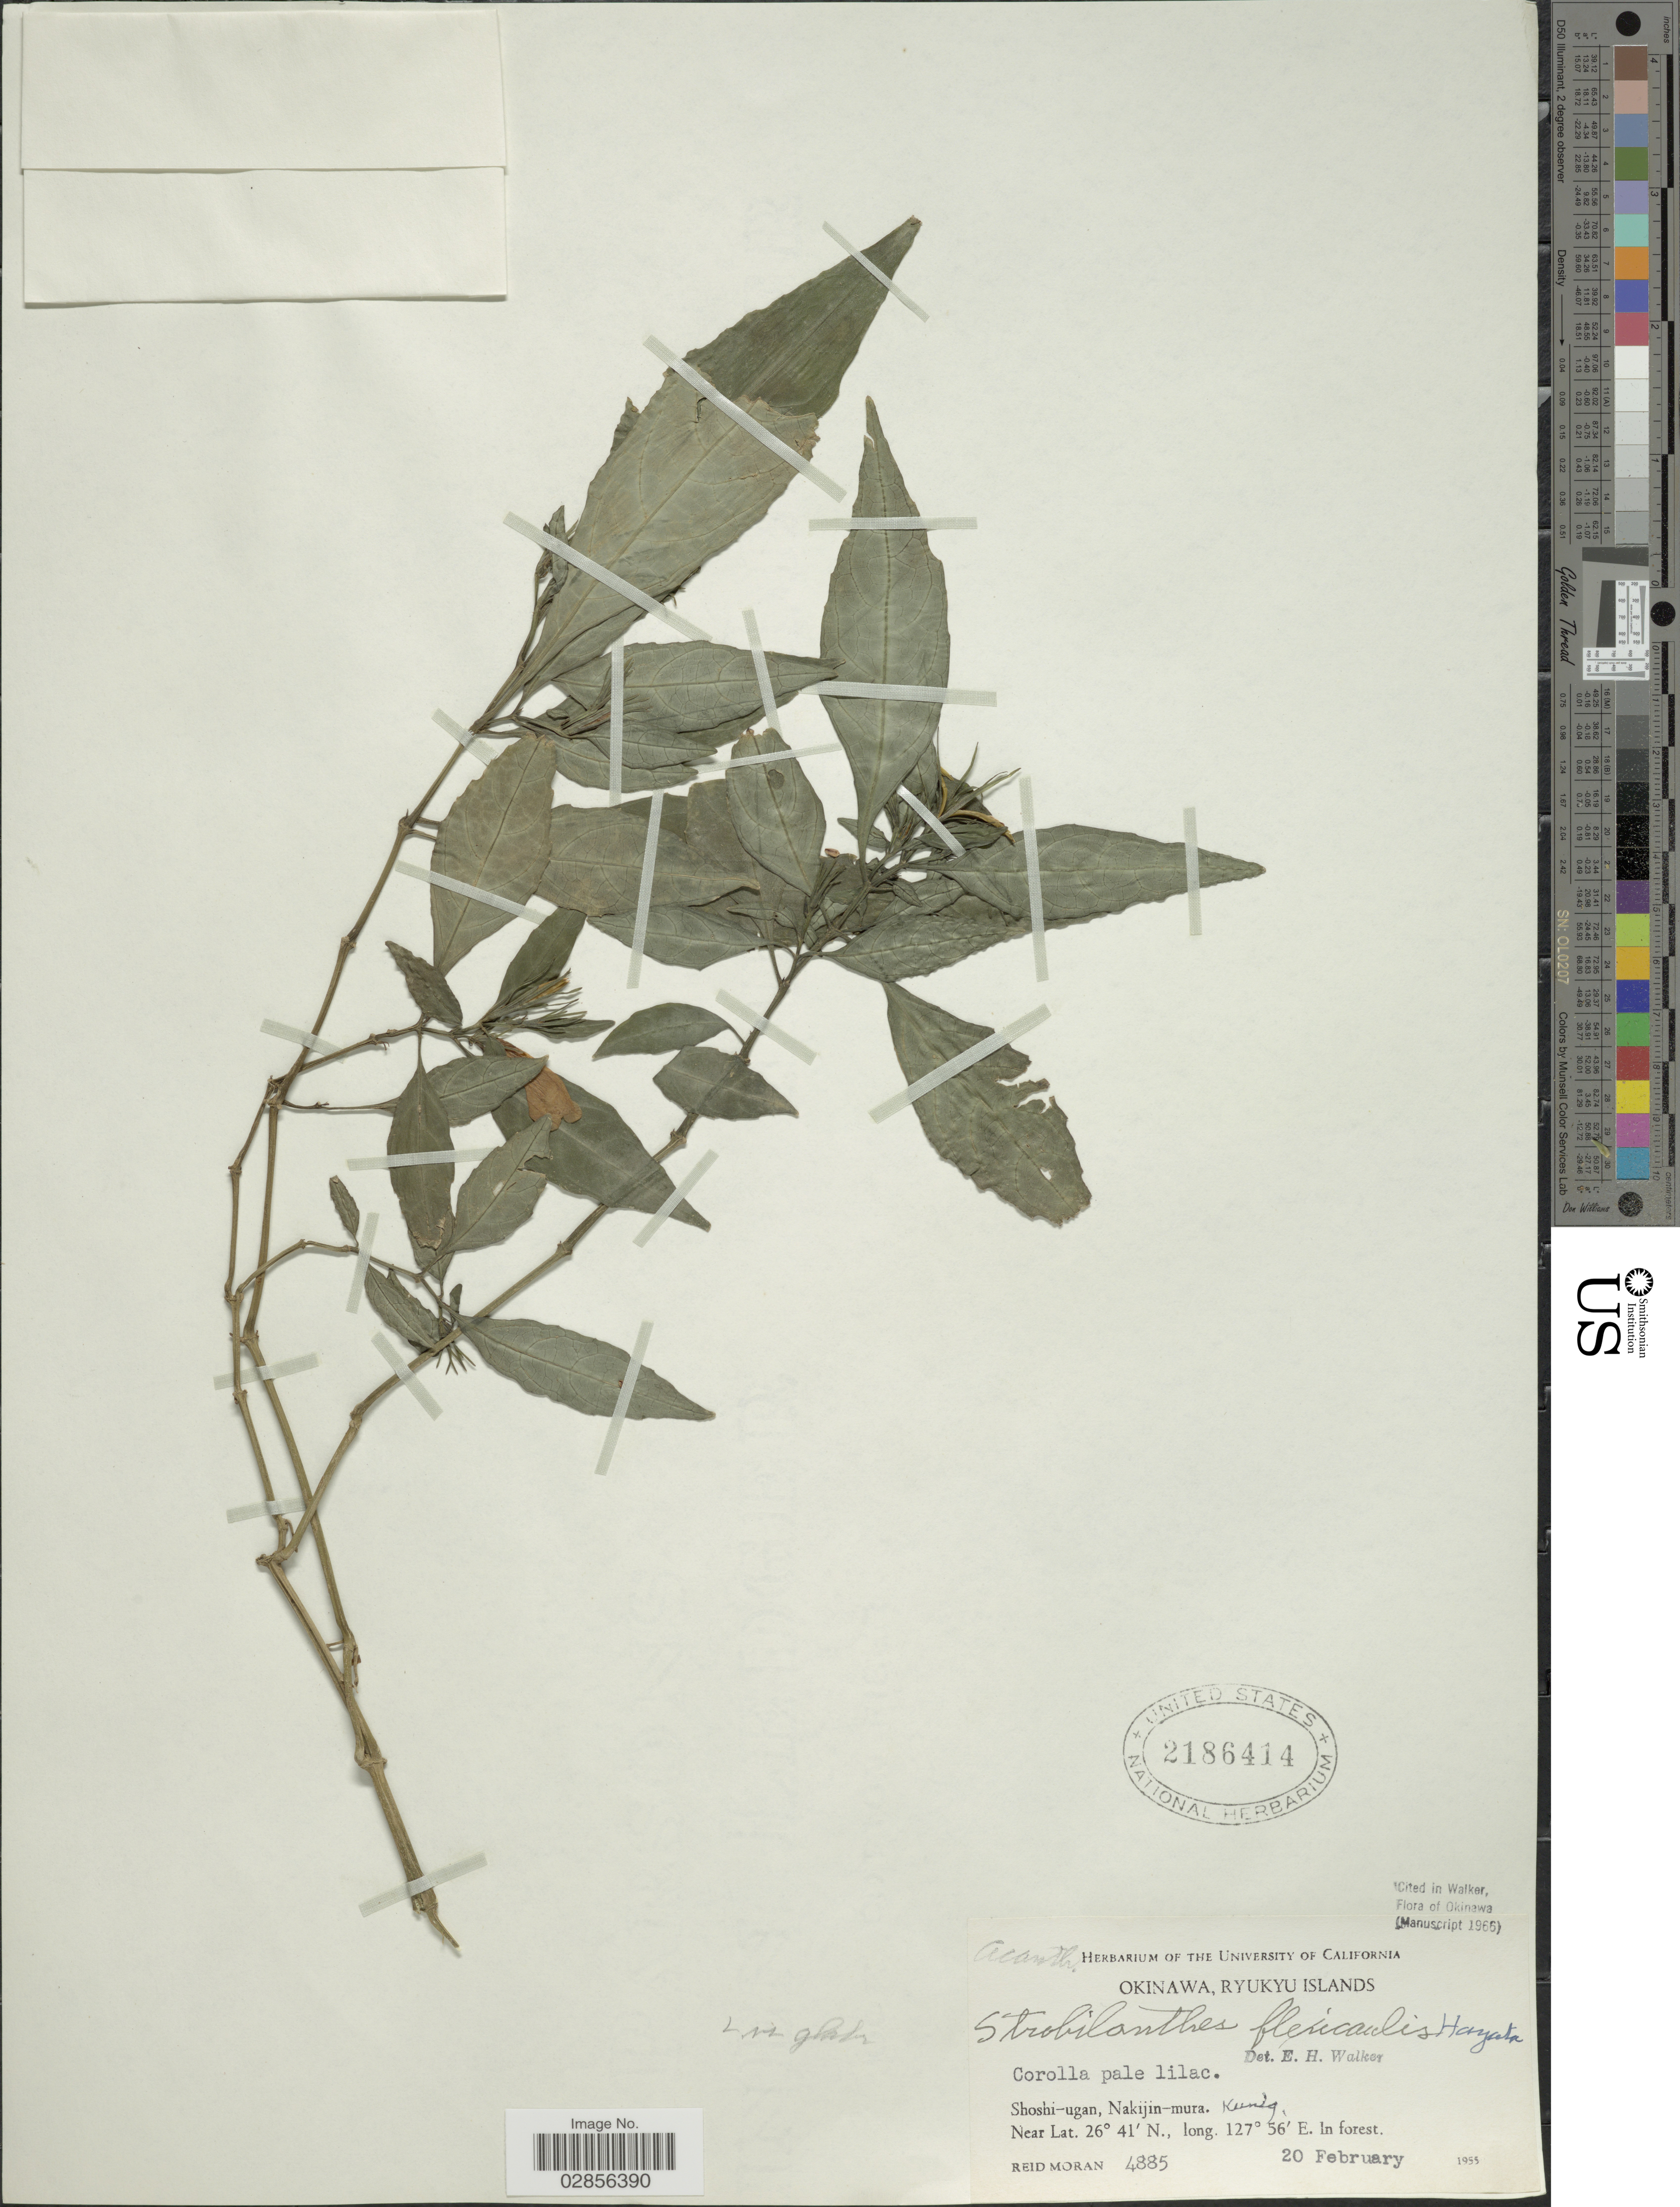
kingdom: Plantae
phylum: Tracheophyta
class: Magnoliopsida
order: Lamiales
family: Acanthaceae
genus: Strobilanthes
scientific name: Strobilanthes flexicaulis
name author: Hayata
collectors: R. V. Moran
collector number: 4885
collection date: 1955-02-20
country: Japan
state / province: Okinawa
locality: Ryukyu Islands. Shosi-ugan, Nakijin-mura. Kunig.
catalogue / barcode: US 2186414